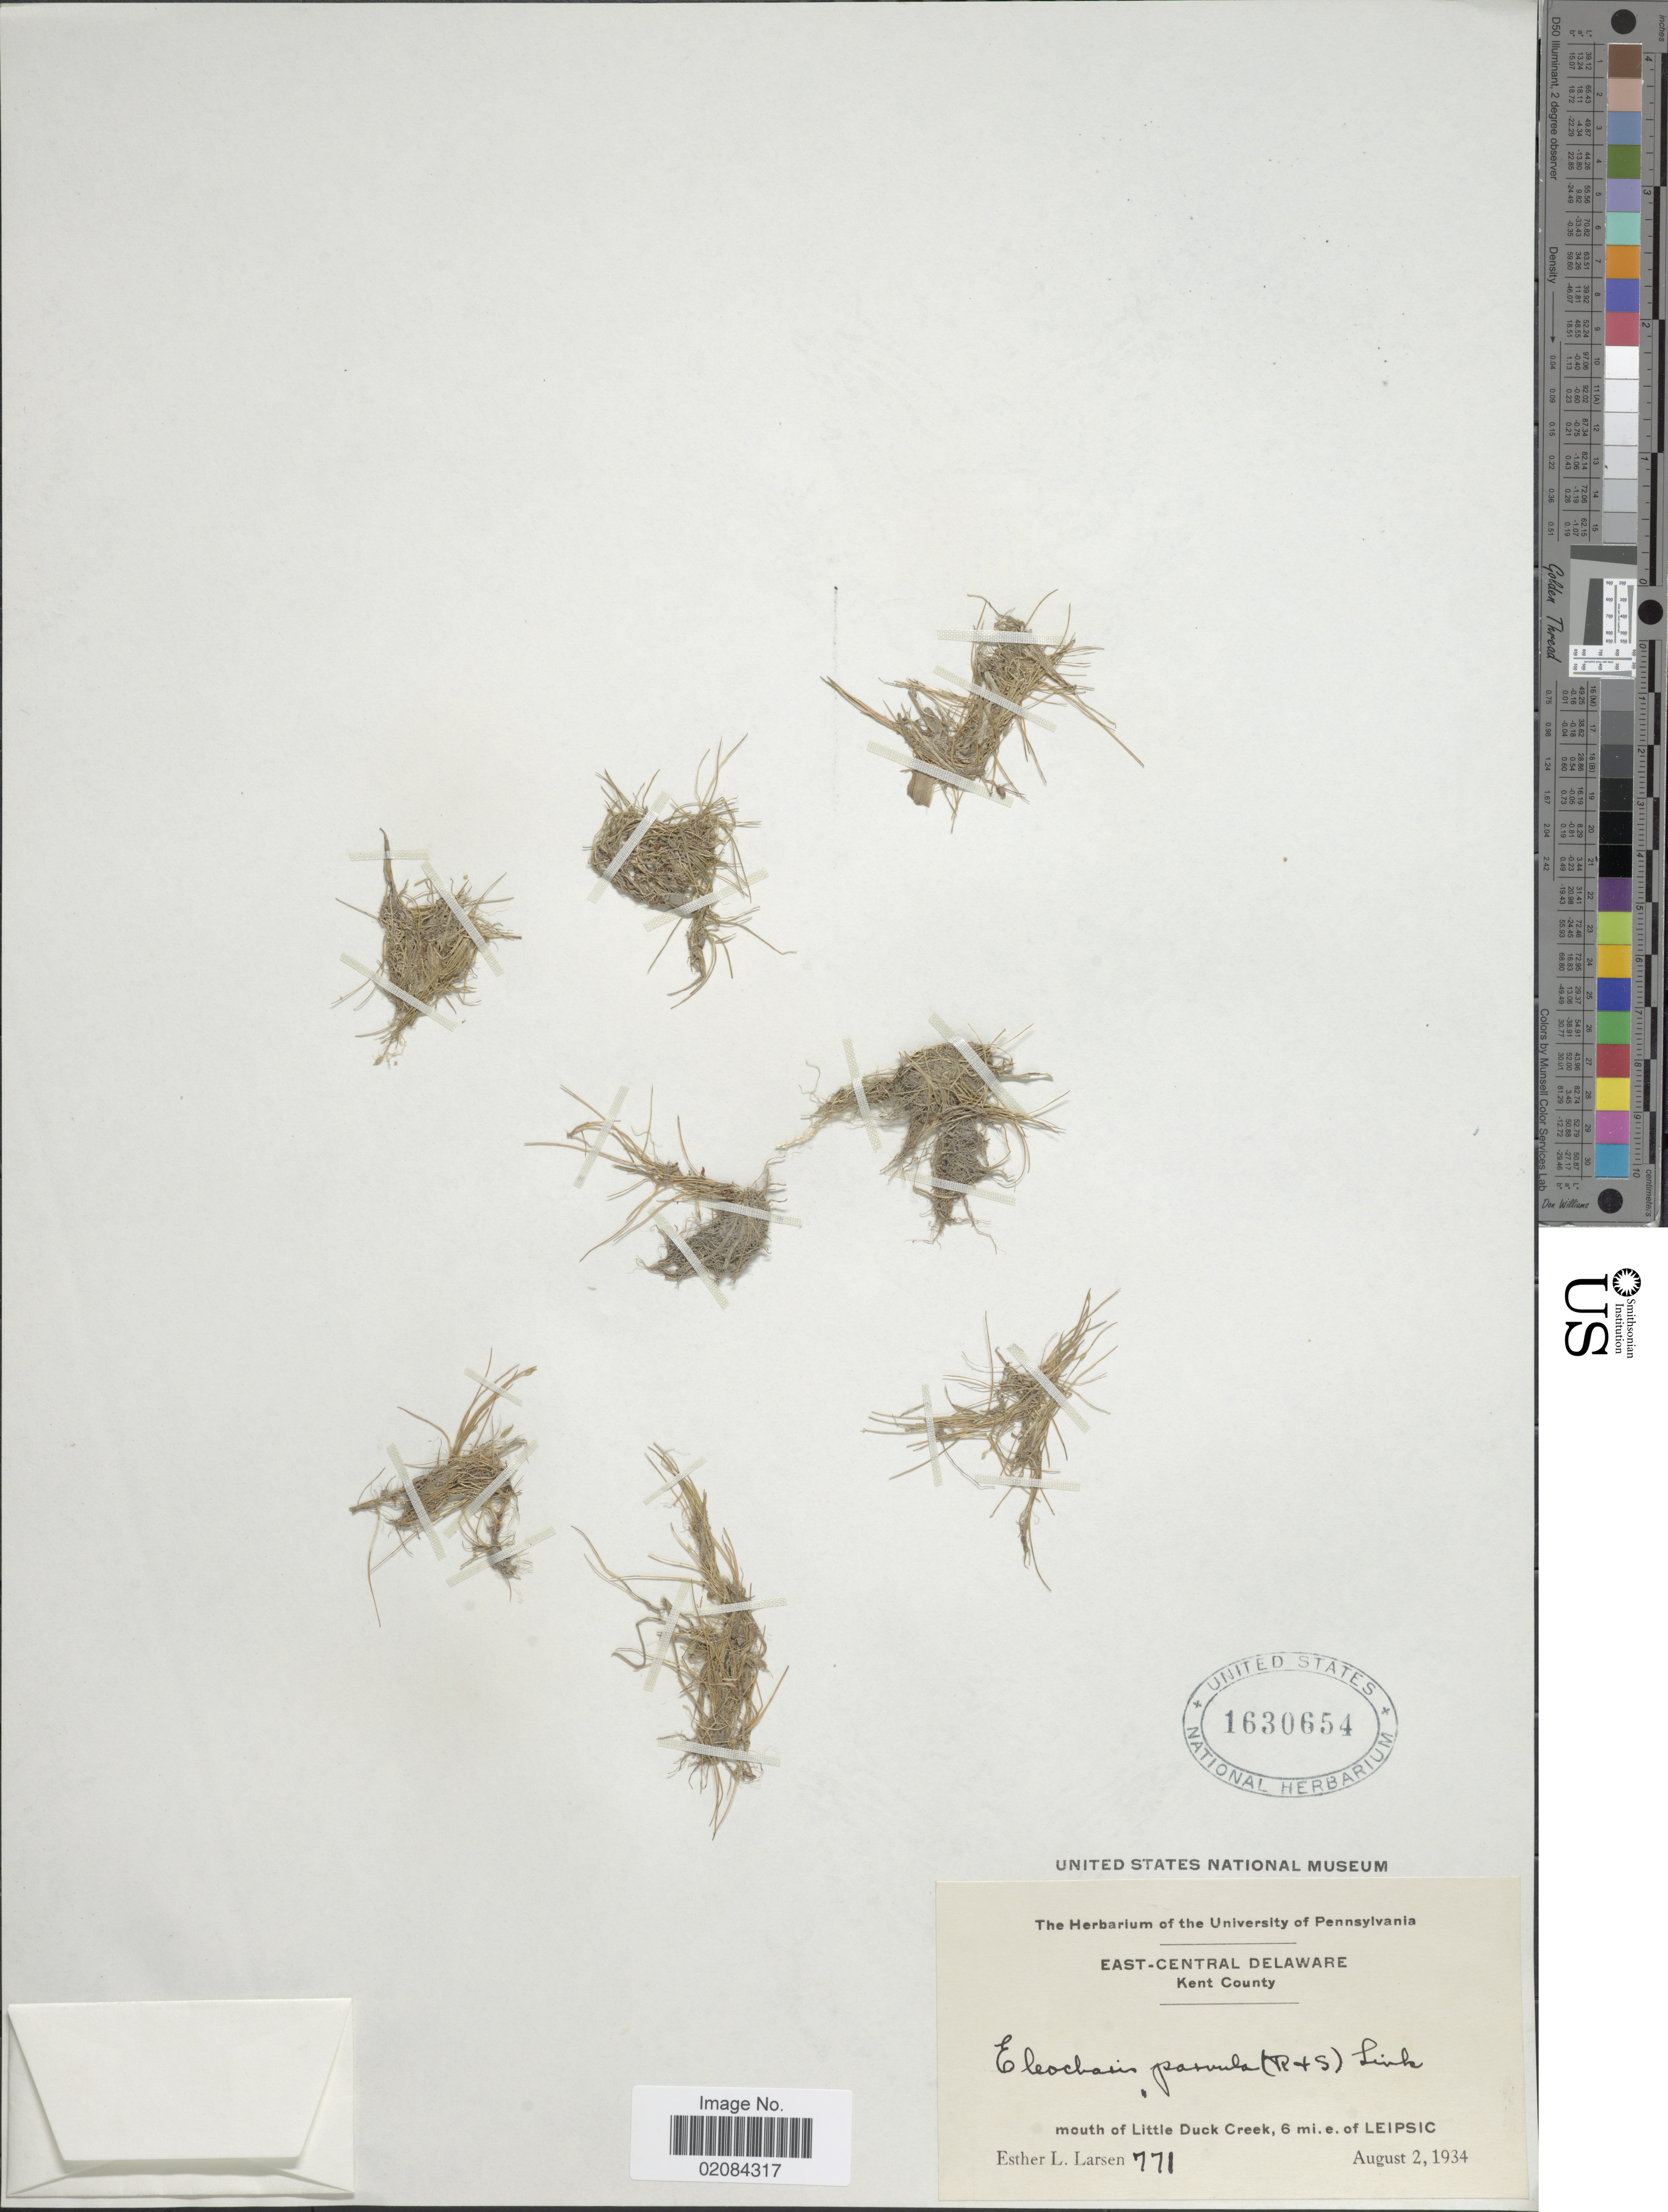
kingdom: Plantae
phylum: Tracheophyta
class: Liliopsida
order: Poales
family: Cyperaceae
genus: Eleocharis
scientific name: Eleocharis parvula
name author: (Roem. & Schult.) Link ex Williams et al.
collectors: E. Larsen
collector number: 771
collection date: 1934-08-02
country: United States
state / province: Delaware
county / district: Kent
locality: East Central- Delaware, mouth of Little Duck Creek , 6 mi. e. of Leipsic. Kent County.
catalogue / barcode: US 1630654